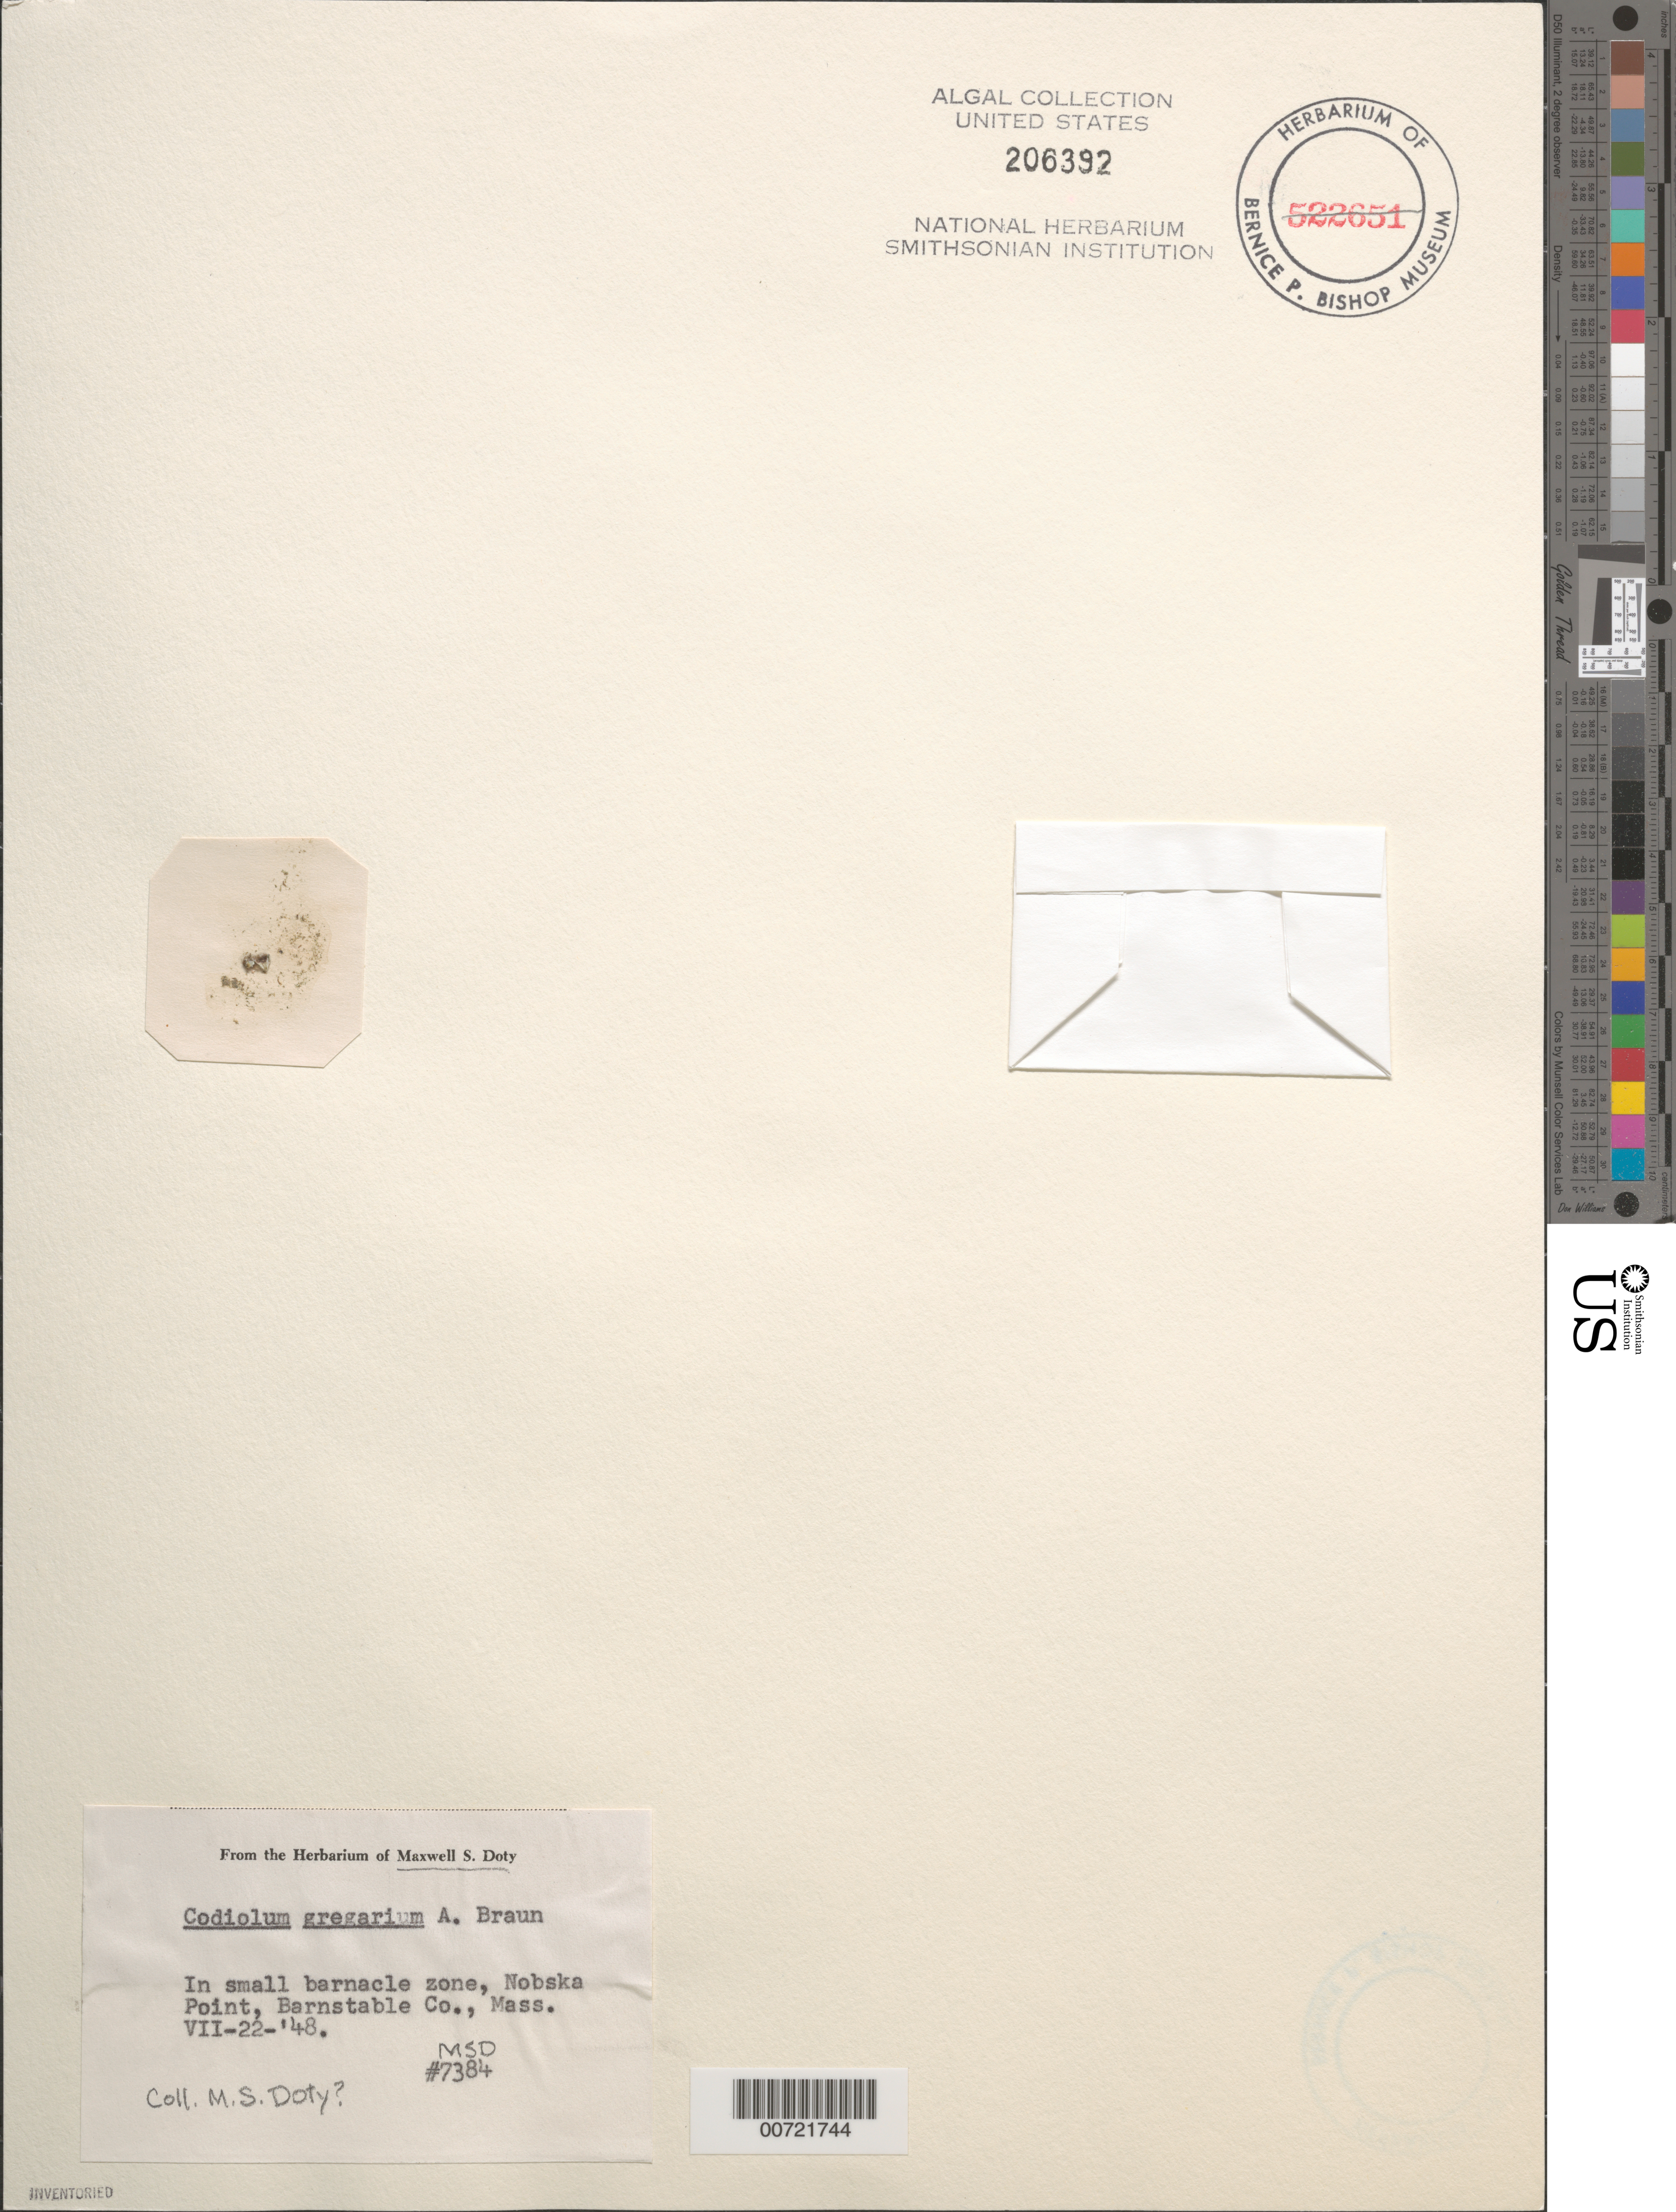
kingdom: Plantae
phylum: Chlorophyta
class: Ulvophyceae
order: Ulotrichales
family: Ulotrichaceae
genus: Urospora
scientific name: Urospora penicilliformis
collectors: M. S.Doty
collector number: MSD 7384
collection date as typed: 22 Jul 1948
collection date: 1948-07-22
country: United States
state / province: Massachusetts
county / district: Barnstable County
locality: Nobska Point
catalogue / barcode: US 206392